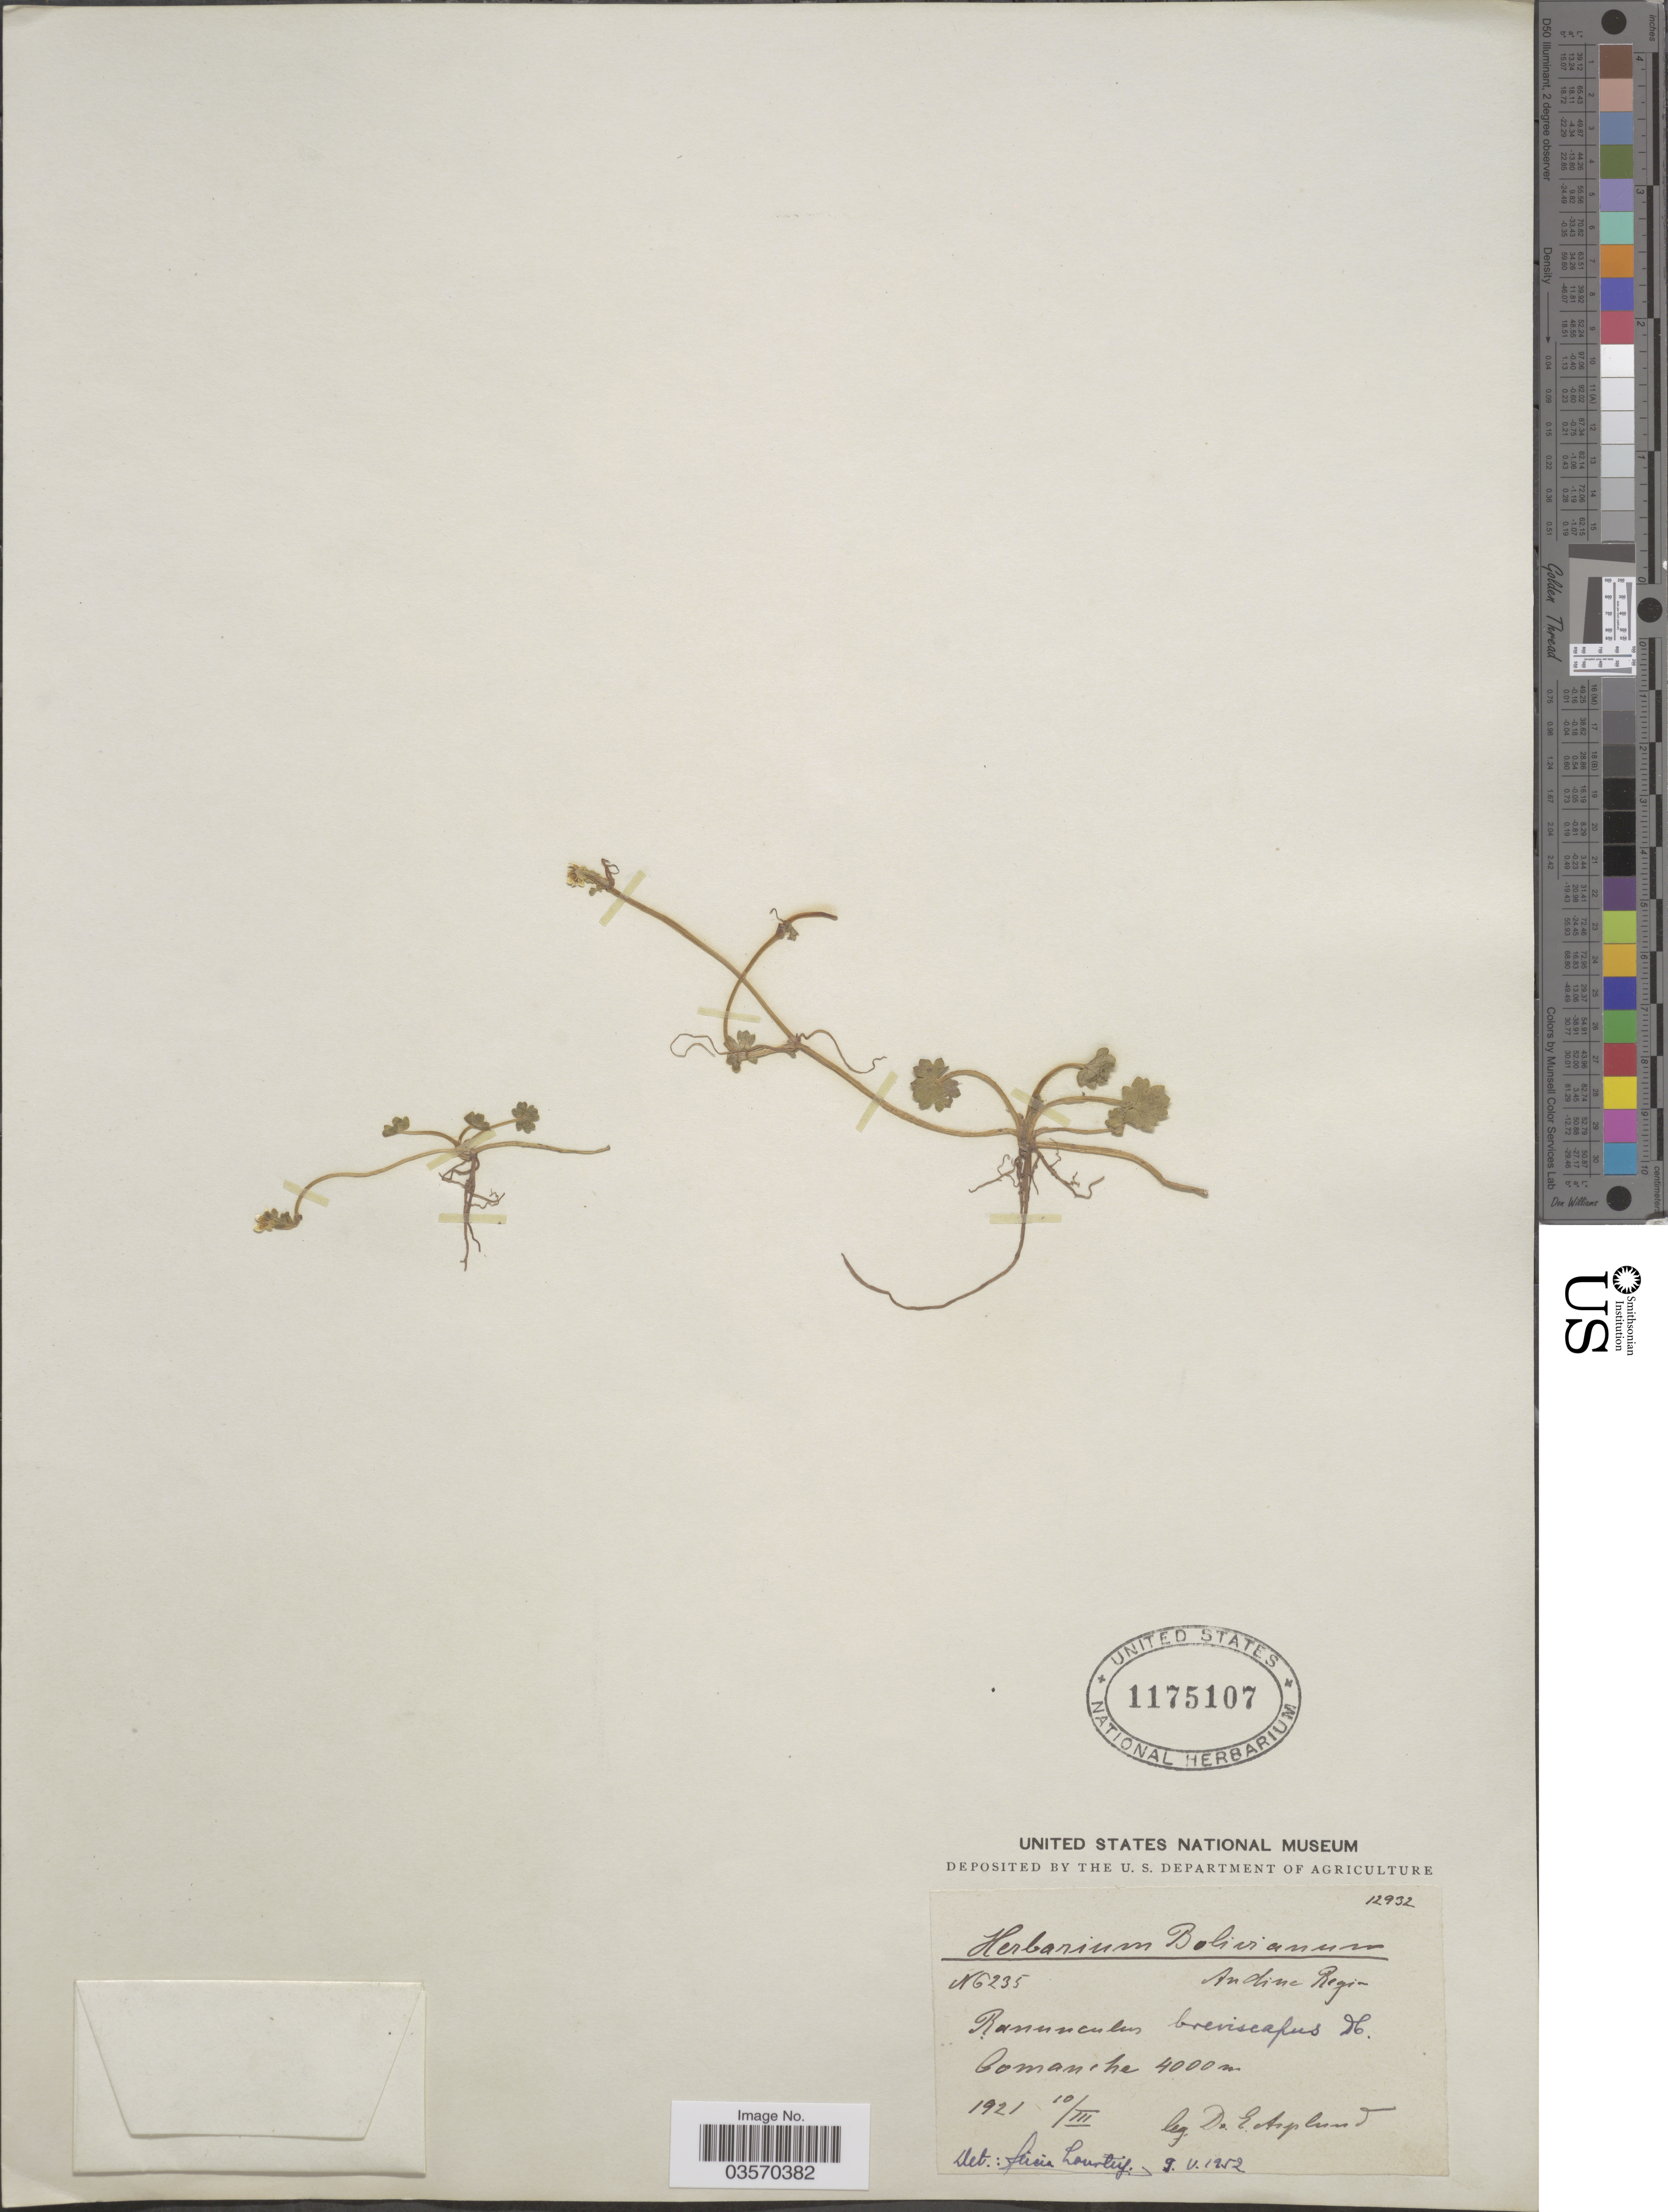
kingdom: Plantae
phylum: Tracheophyta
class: Magnoliopsida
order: Ranunculales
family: Ranunculaceae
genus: Ranunculus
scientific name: Ranunculus breviscapus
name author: DC.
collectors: E. Asplund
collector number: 6235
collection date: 1921-03-10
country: Bolivia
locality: Andine Region. Comanche.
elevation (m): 4000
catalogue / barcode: US 1175107